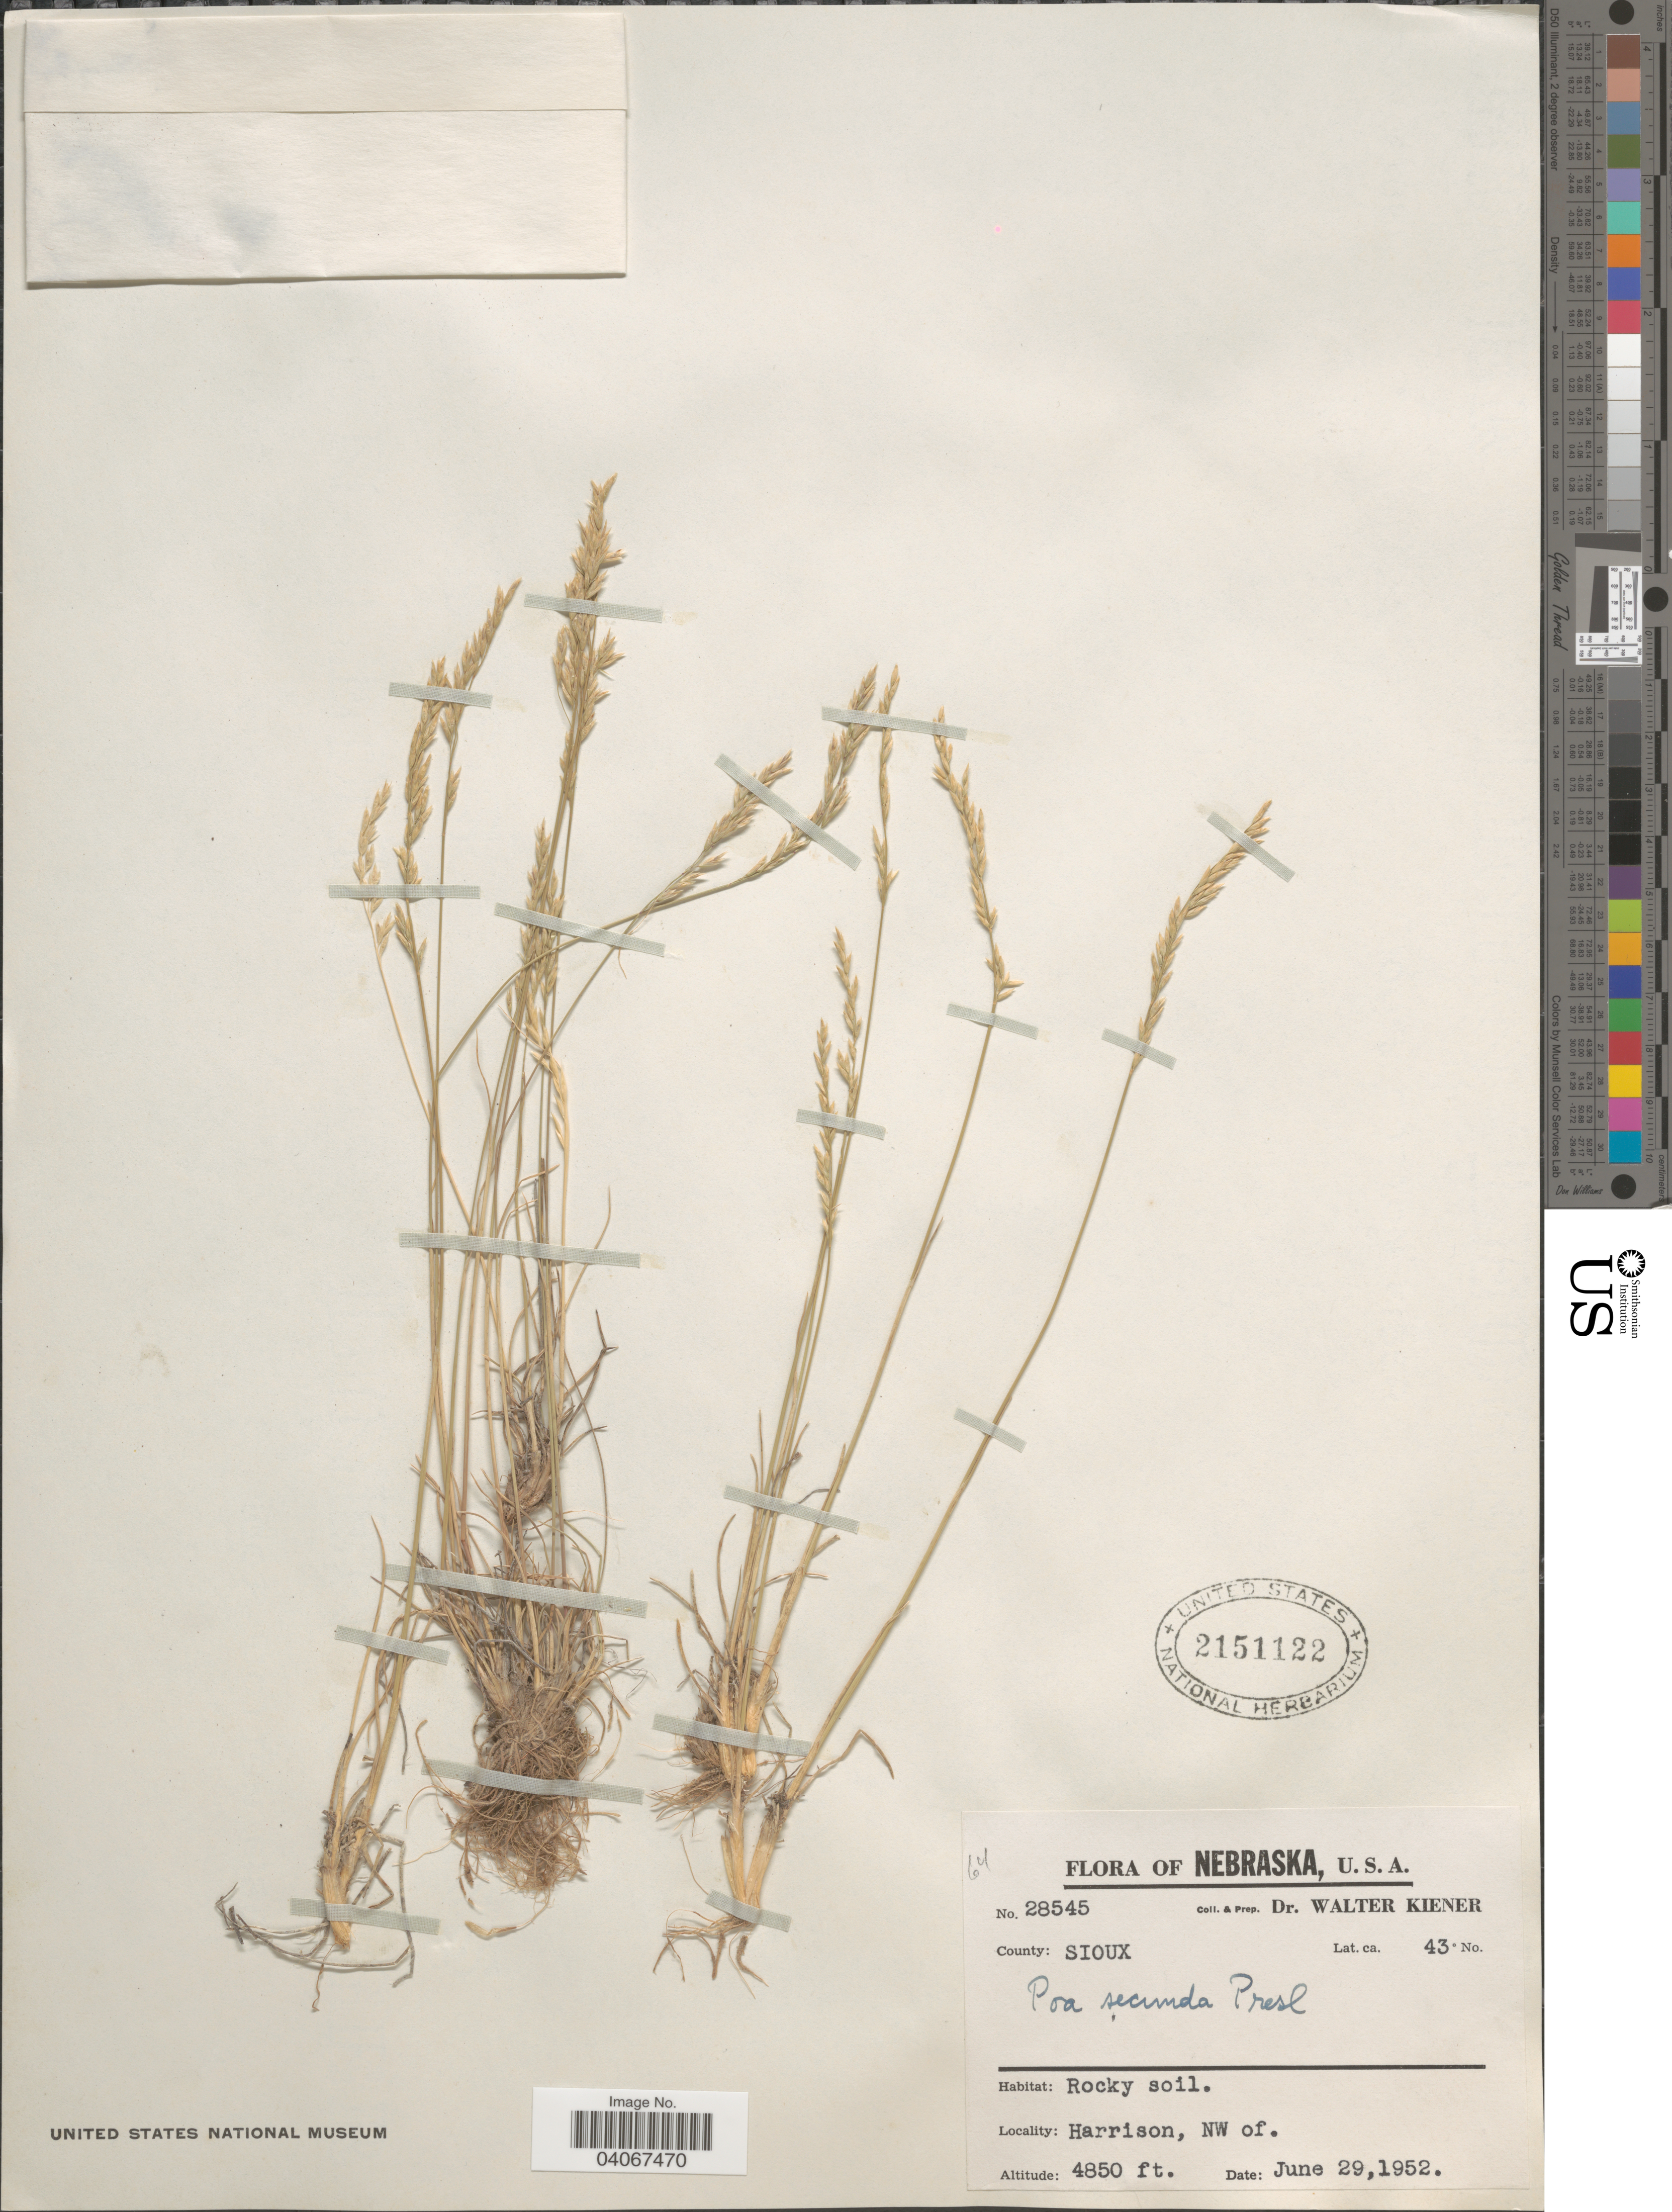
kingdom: Plantae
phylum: Tracheophyta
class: Liliopsida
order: Poales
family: Poaceae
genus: Poa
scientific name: Poa secunda subsp. secunda var. secunda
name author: J. Presl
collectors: W. Kiener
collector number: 28545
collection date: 1952-06-29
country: United States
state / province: Nebraska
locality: County: Sioux. Harrison, NW of.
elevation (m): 1478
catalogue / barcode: US 2151122